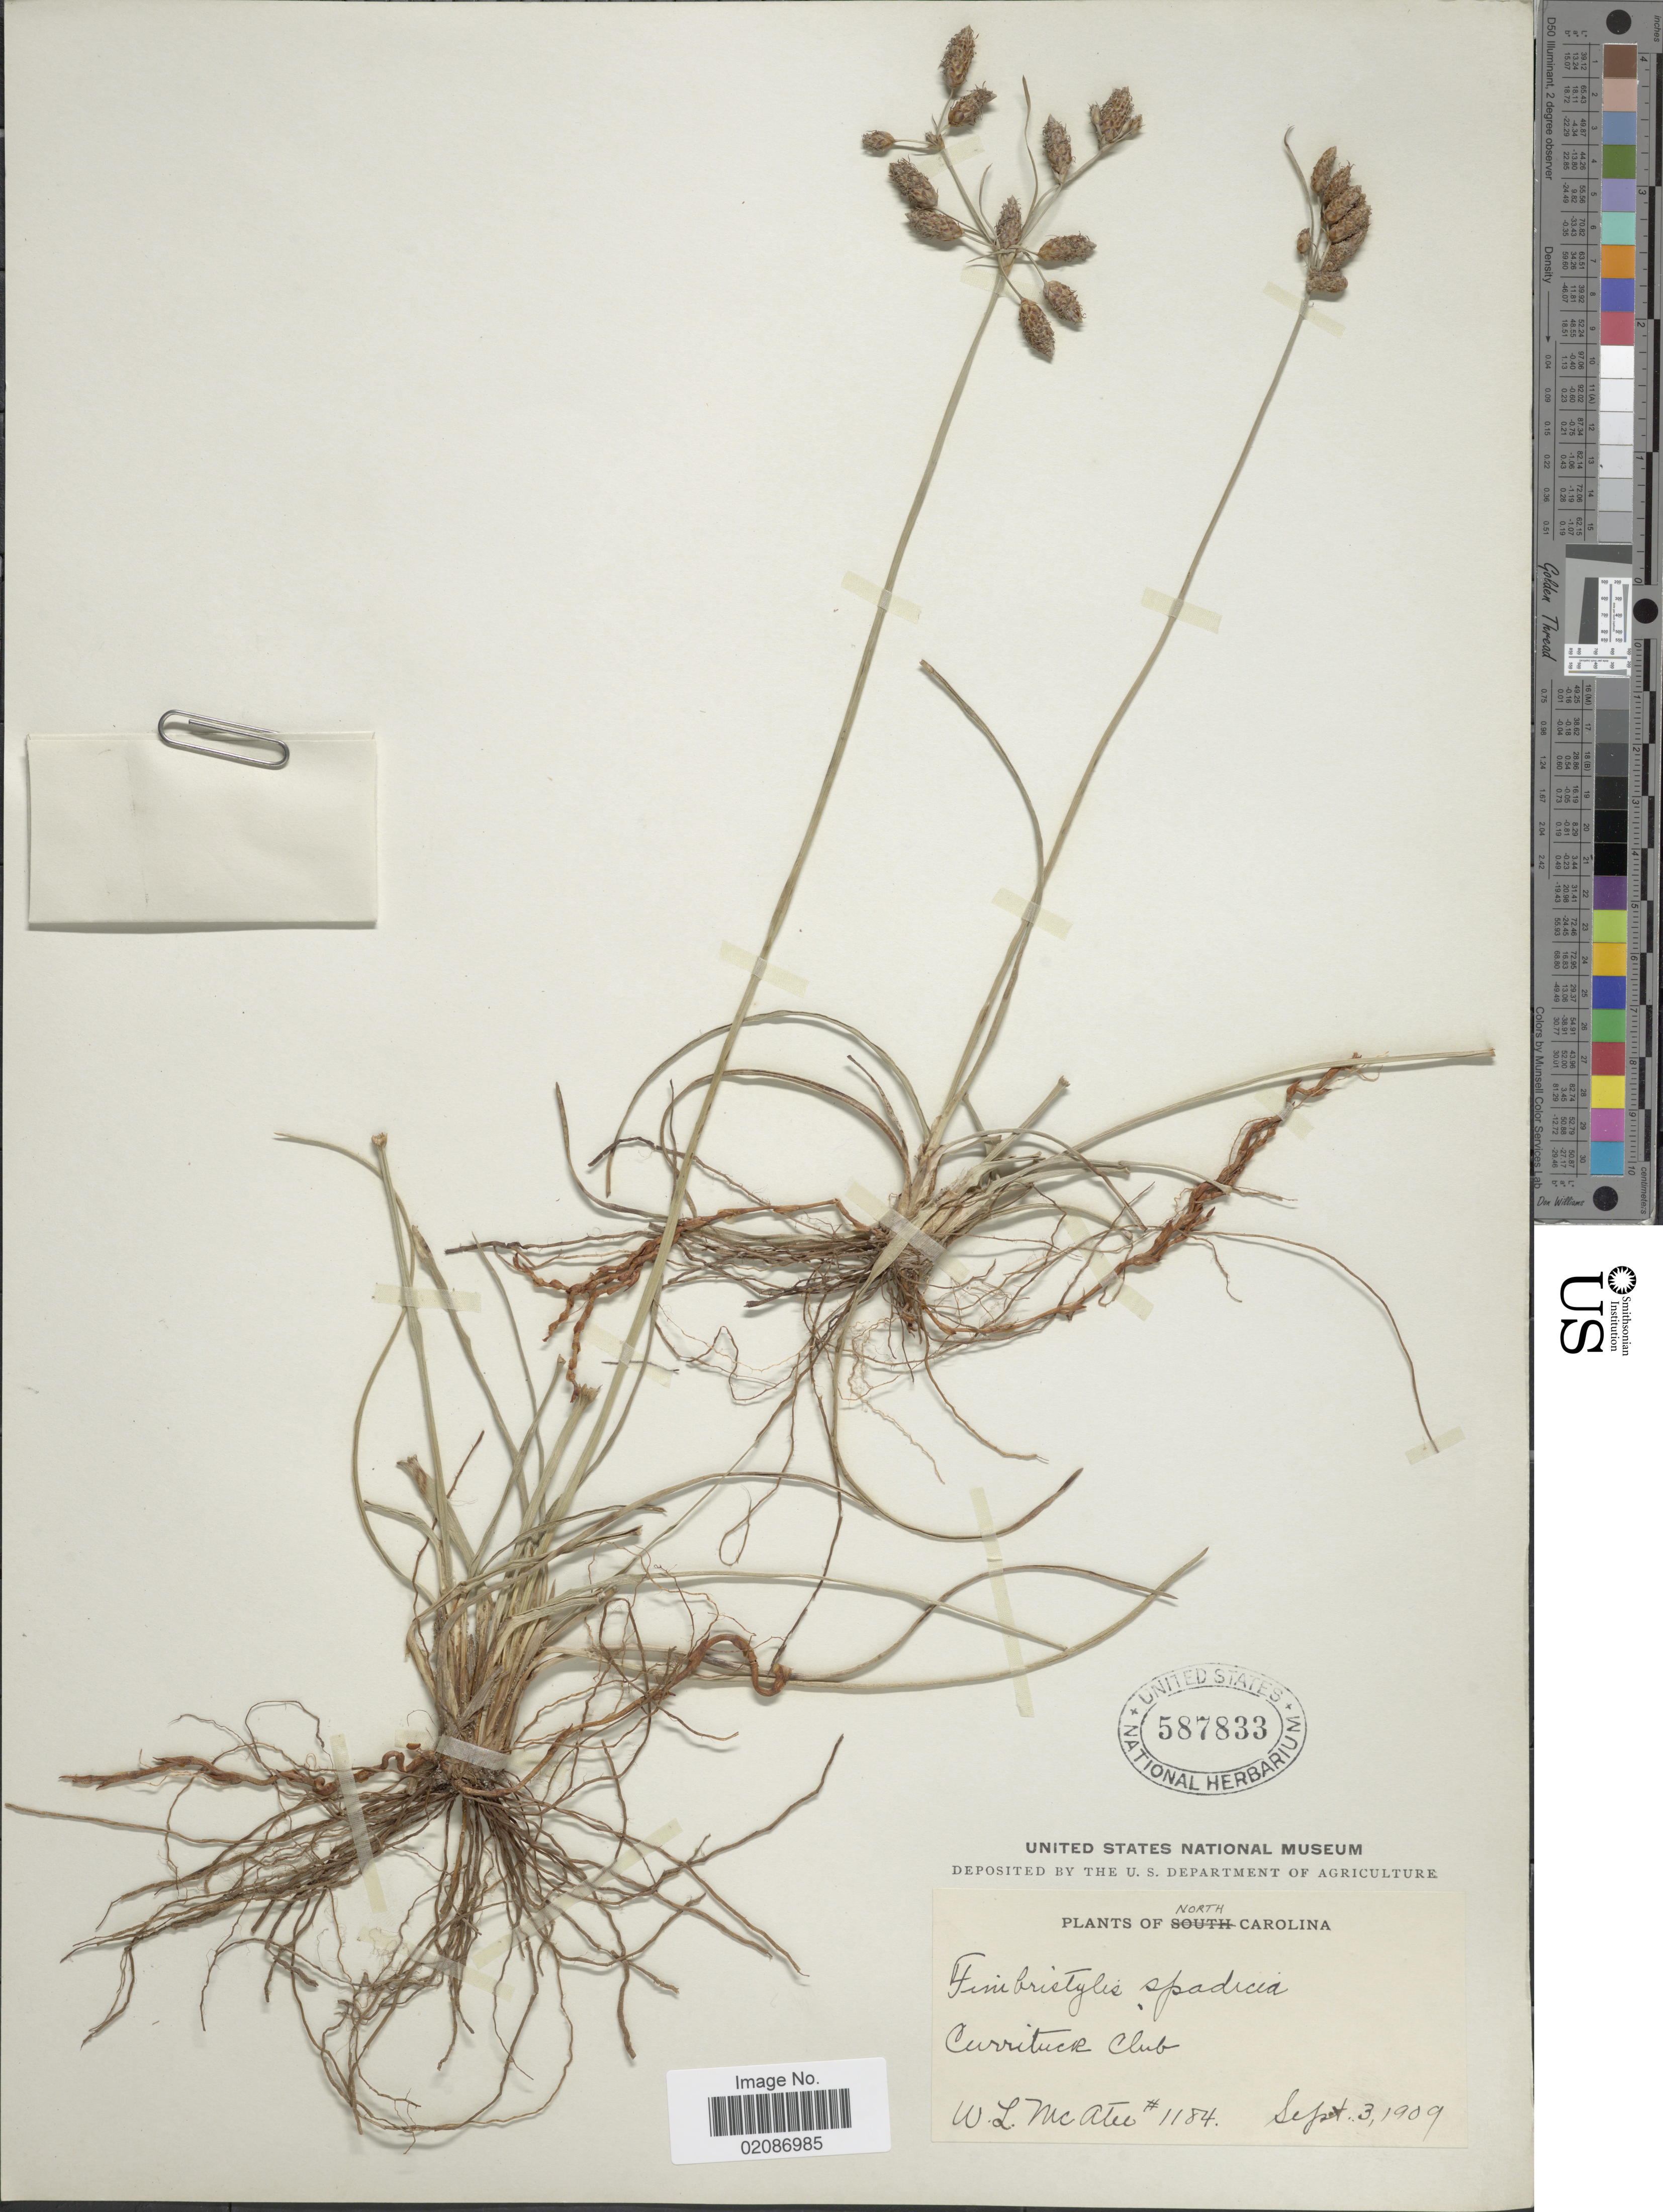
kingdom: Plantae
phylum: Tracheophyta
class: Liliopsida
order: Poales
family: Cyperaceae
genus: Fimbristylis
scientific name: Fimbristylis castanea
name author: (Michx.) Vahl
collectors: W. McAtee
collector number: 1184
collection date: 1909-09-03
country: United States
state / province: North Carolina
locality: Currituck Club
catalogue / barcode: US 587833